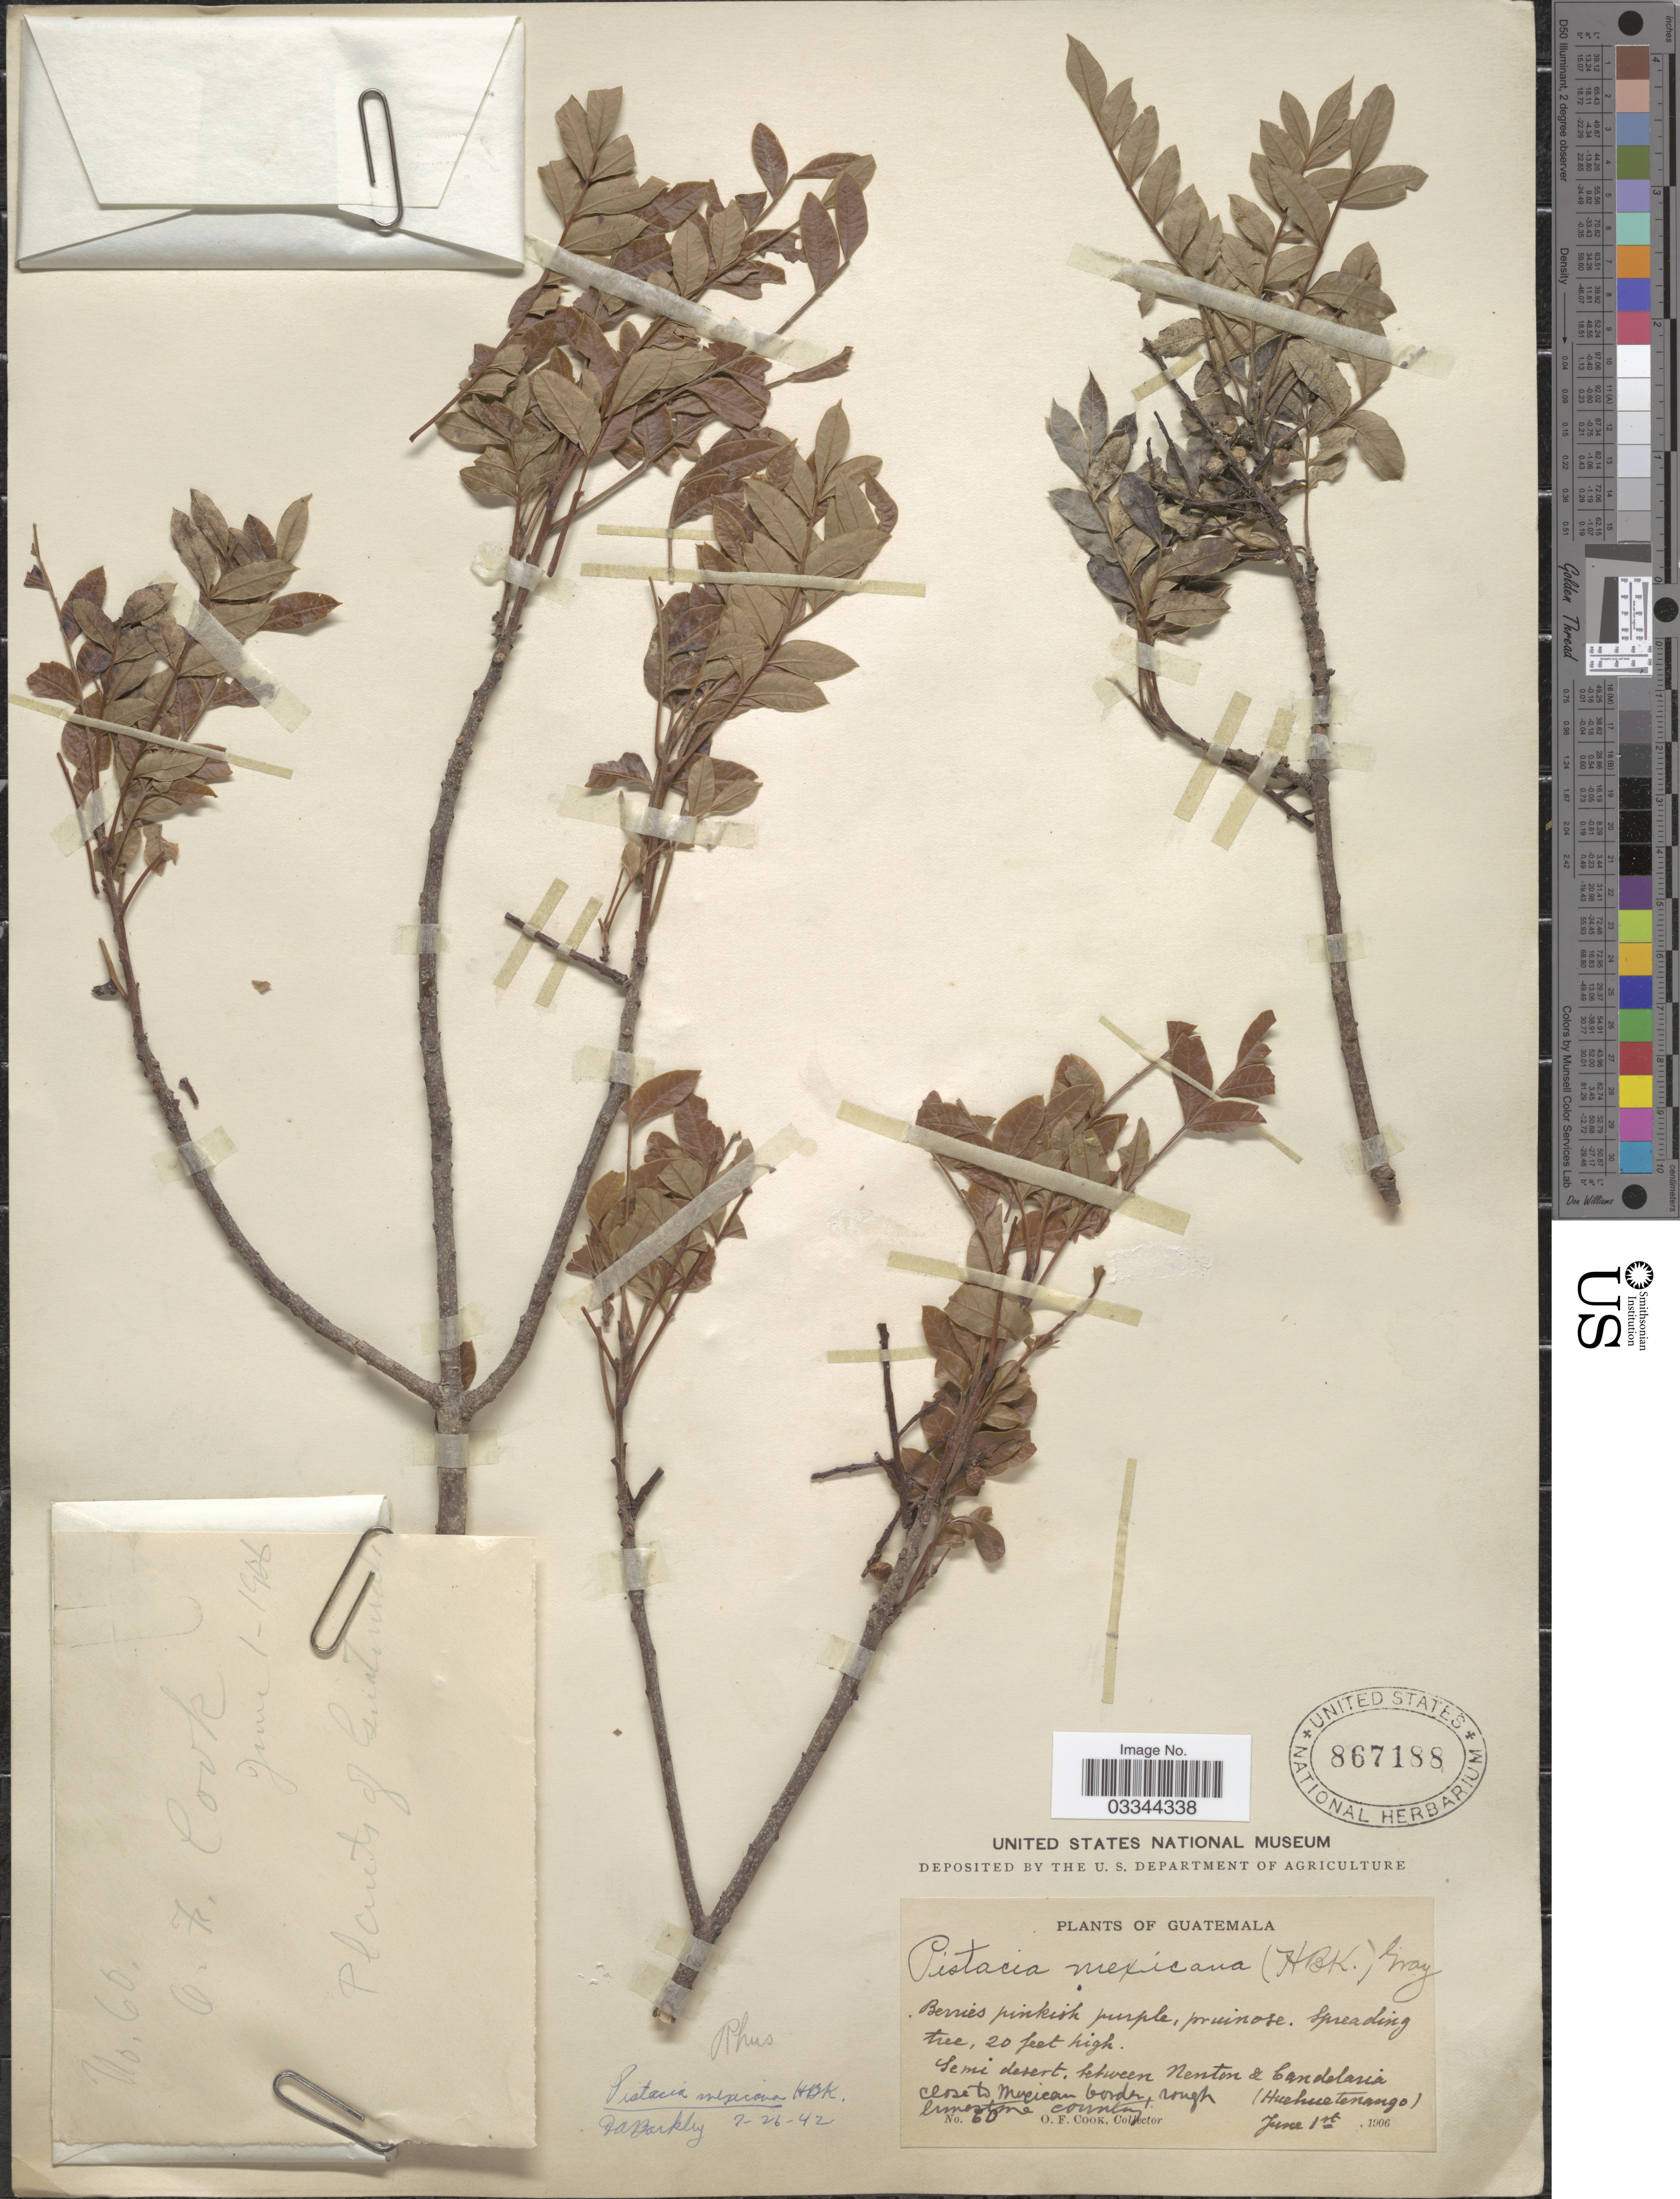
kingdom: Plantae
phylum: Tracheophyta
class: Magnoliopsida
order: Sapindales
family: Anacardiaceae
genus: Pistacia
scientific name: Pistacia mexicana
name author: Kunth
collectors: O. F. Cook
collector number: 60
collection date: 1906-06-01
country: Guatemala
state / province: Huehuetenango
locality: Semi desert, between Nenton & Candelaria.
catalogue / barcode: US 867188